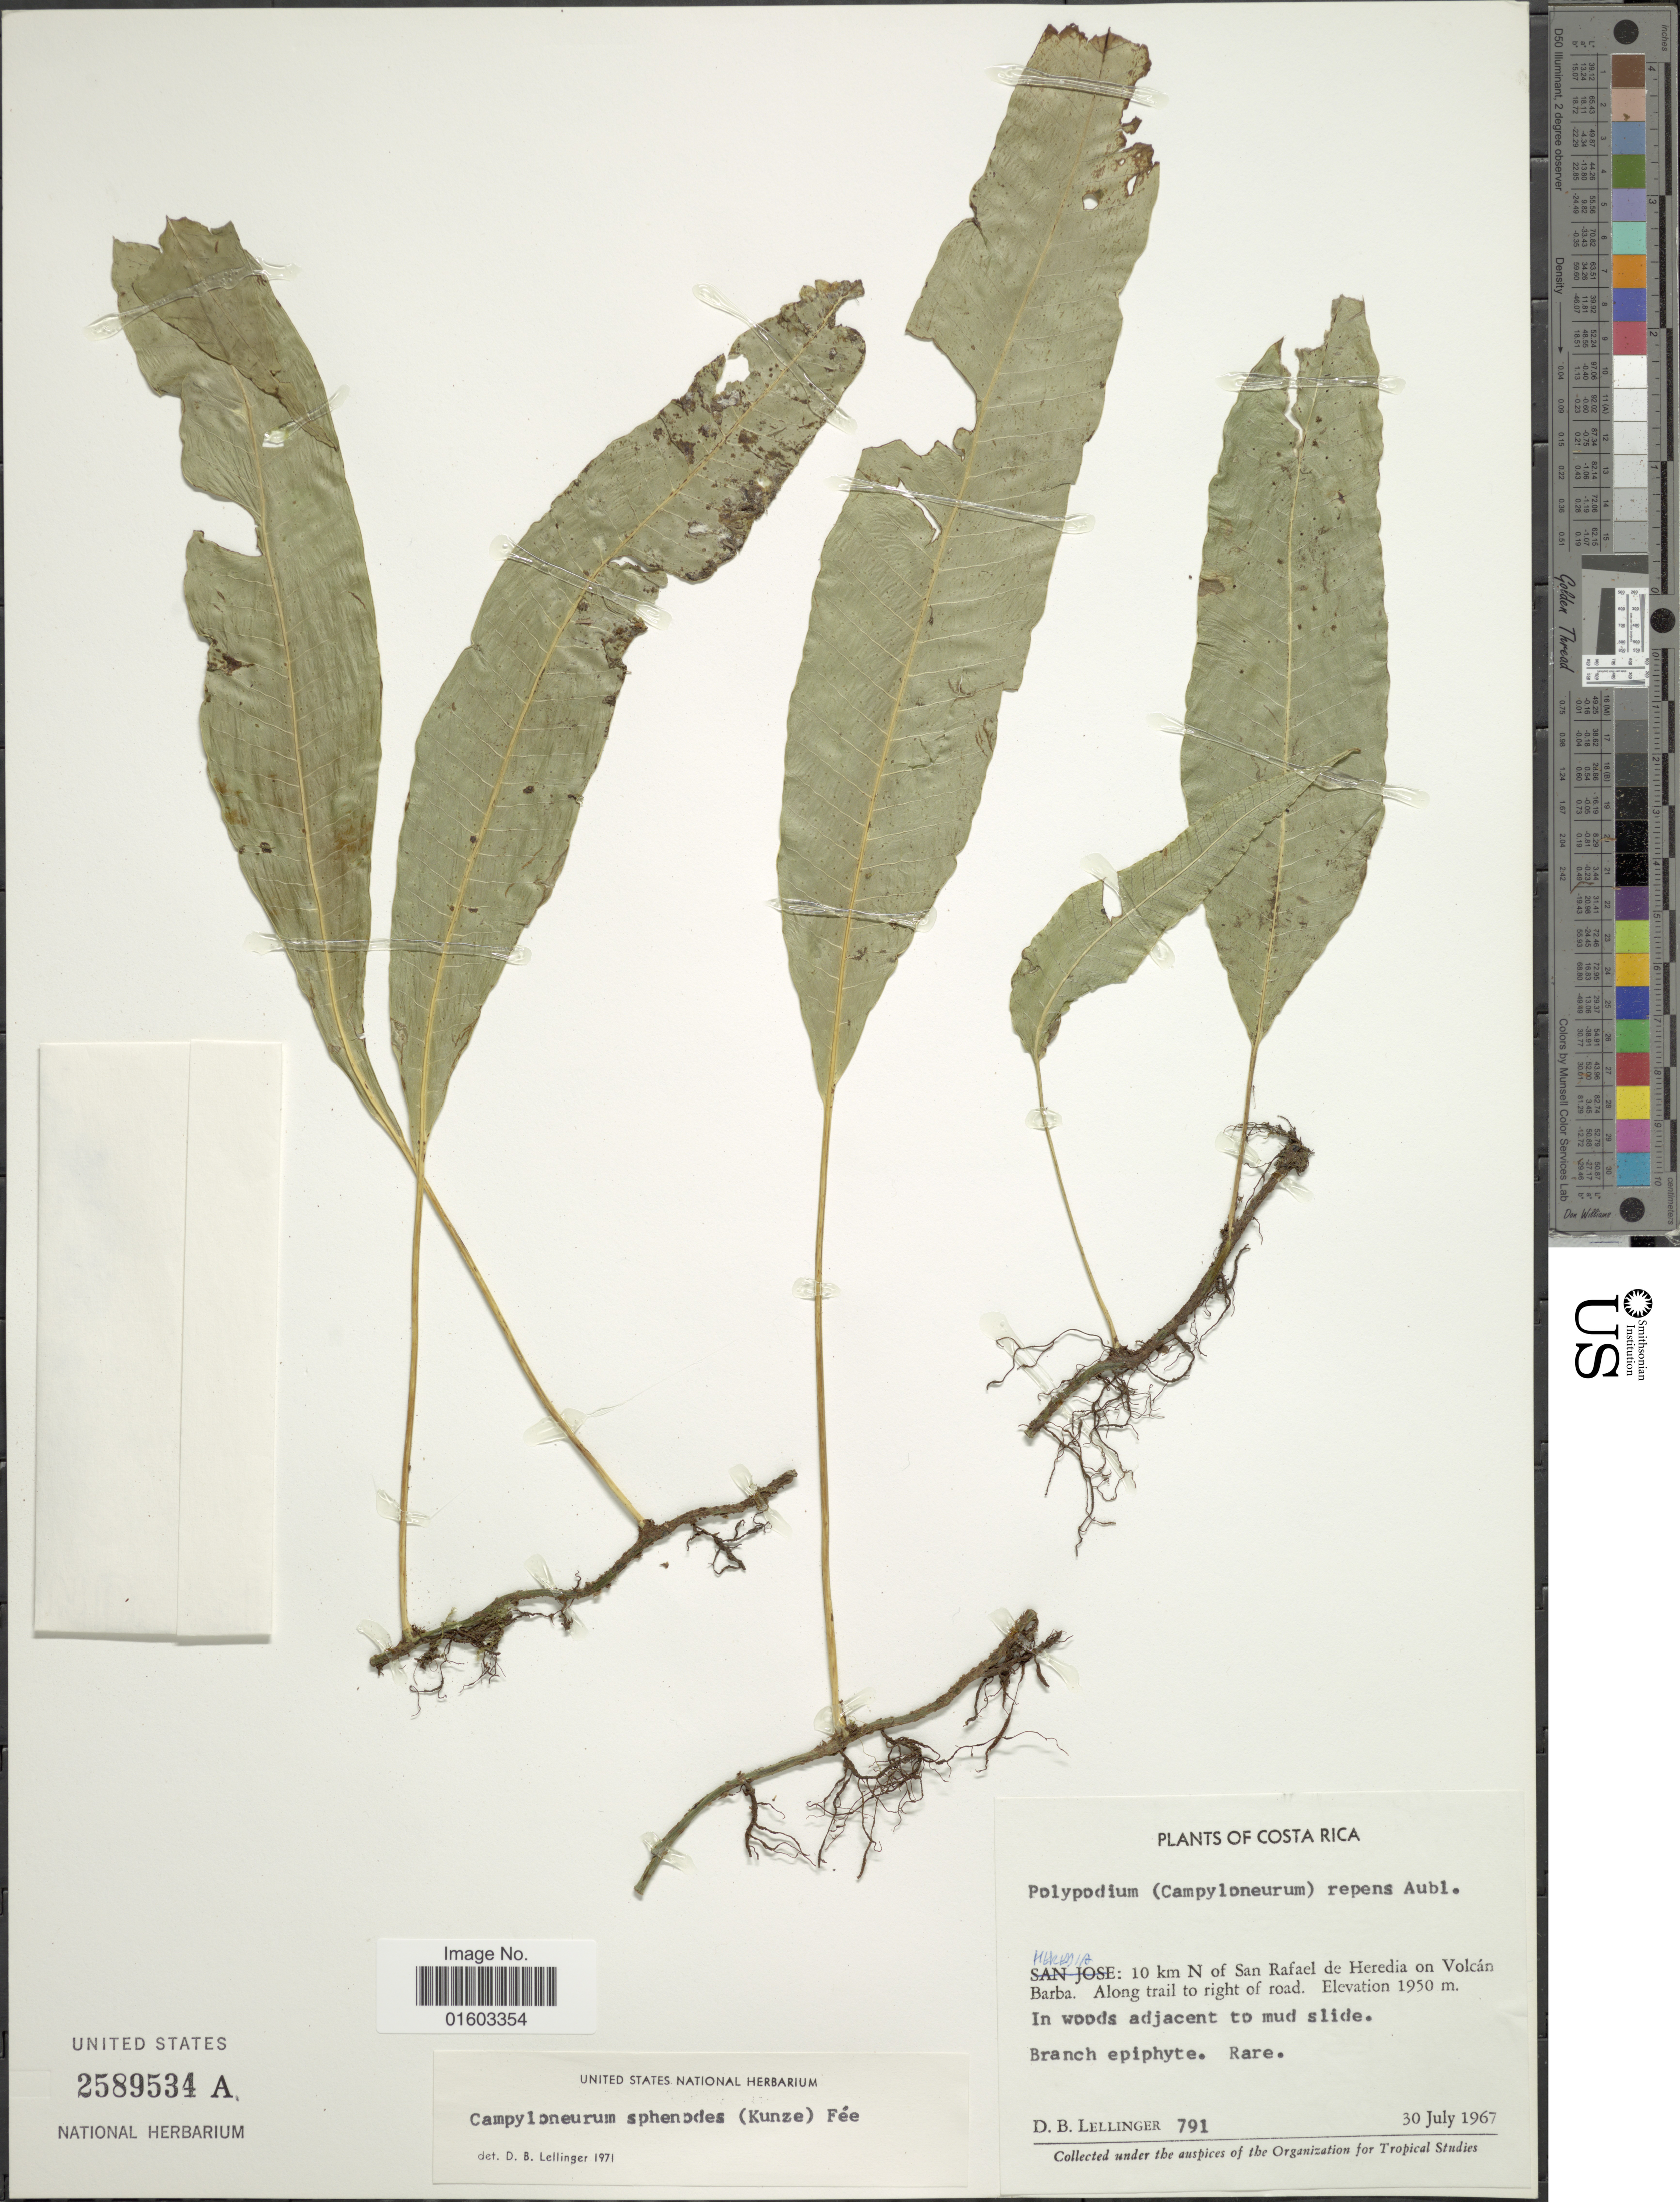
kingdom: Plantae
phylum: Tracheophyta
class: Polypodiopsida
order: Polypodiales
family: Polypodiaceae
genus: Campyloneurum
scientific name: Campyloneurum wercklei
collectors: D. B. Lellinger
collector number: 791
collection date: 1967-07-30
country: Costa Rica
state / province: Heredia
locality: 10 km N of San Rafael de Heredia on Volcan Barba. Along trail to right of road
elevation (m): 1950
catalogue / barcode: US 2589534A